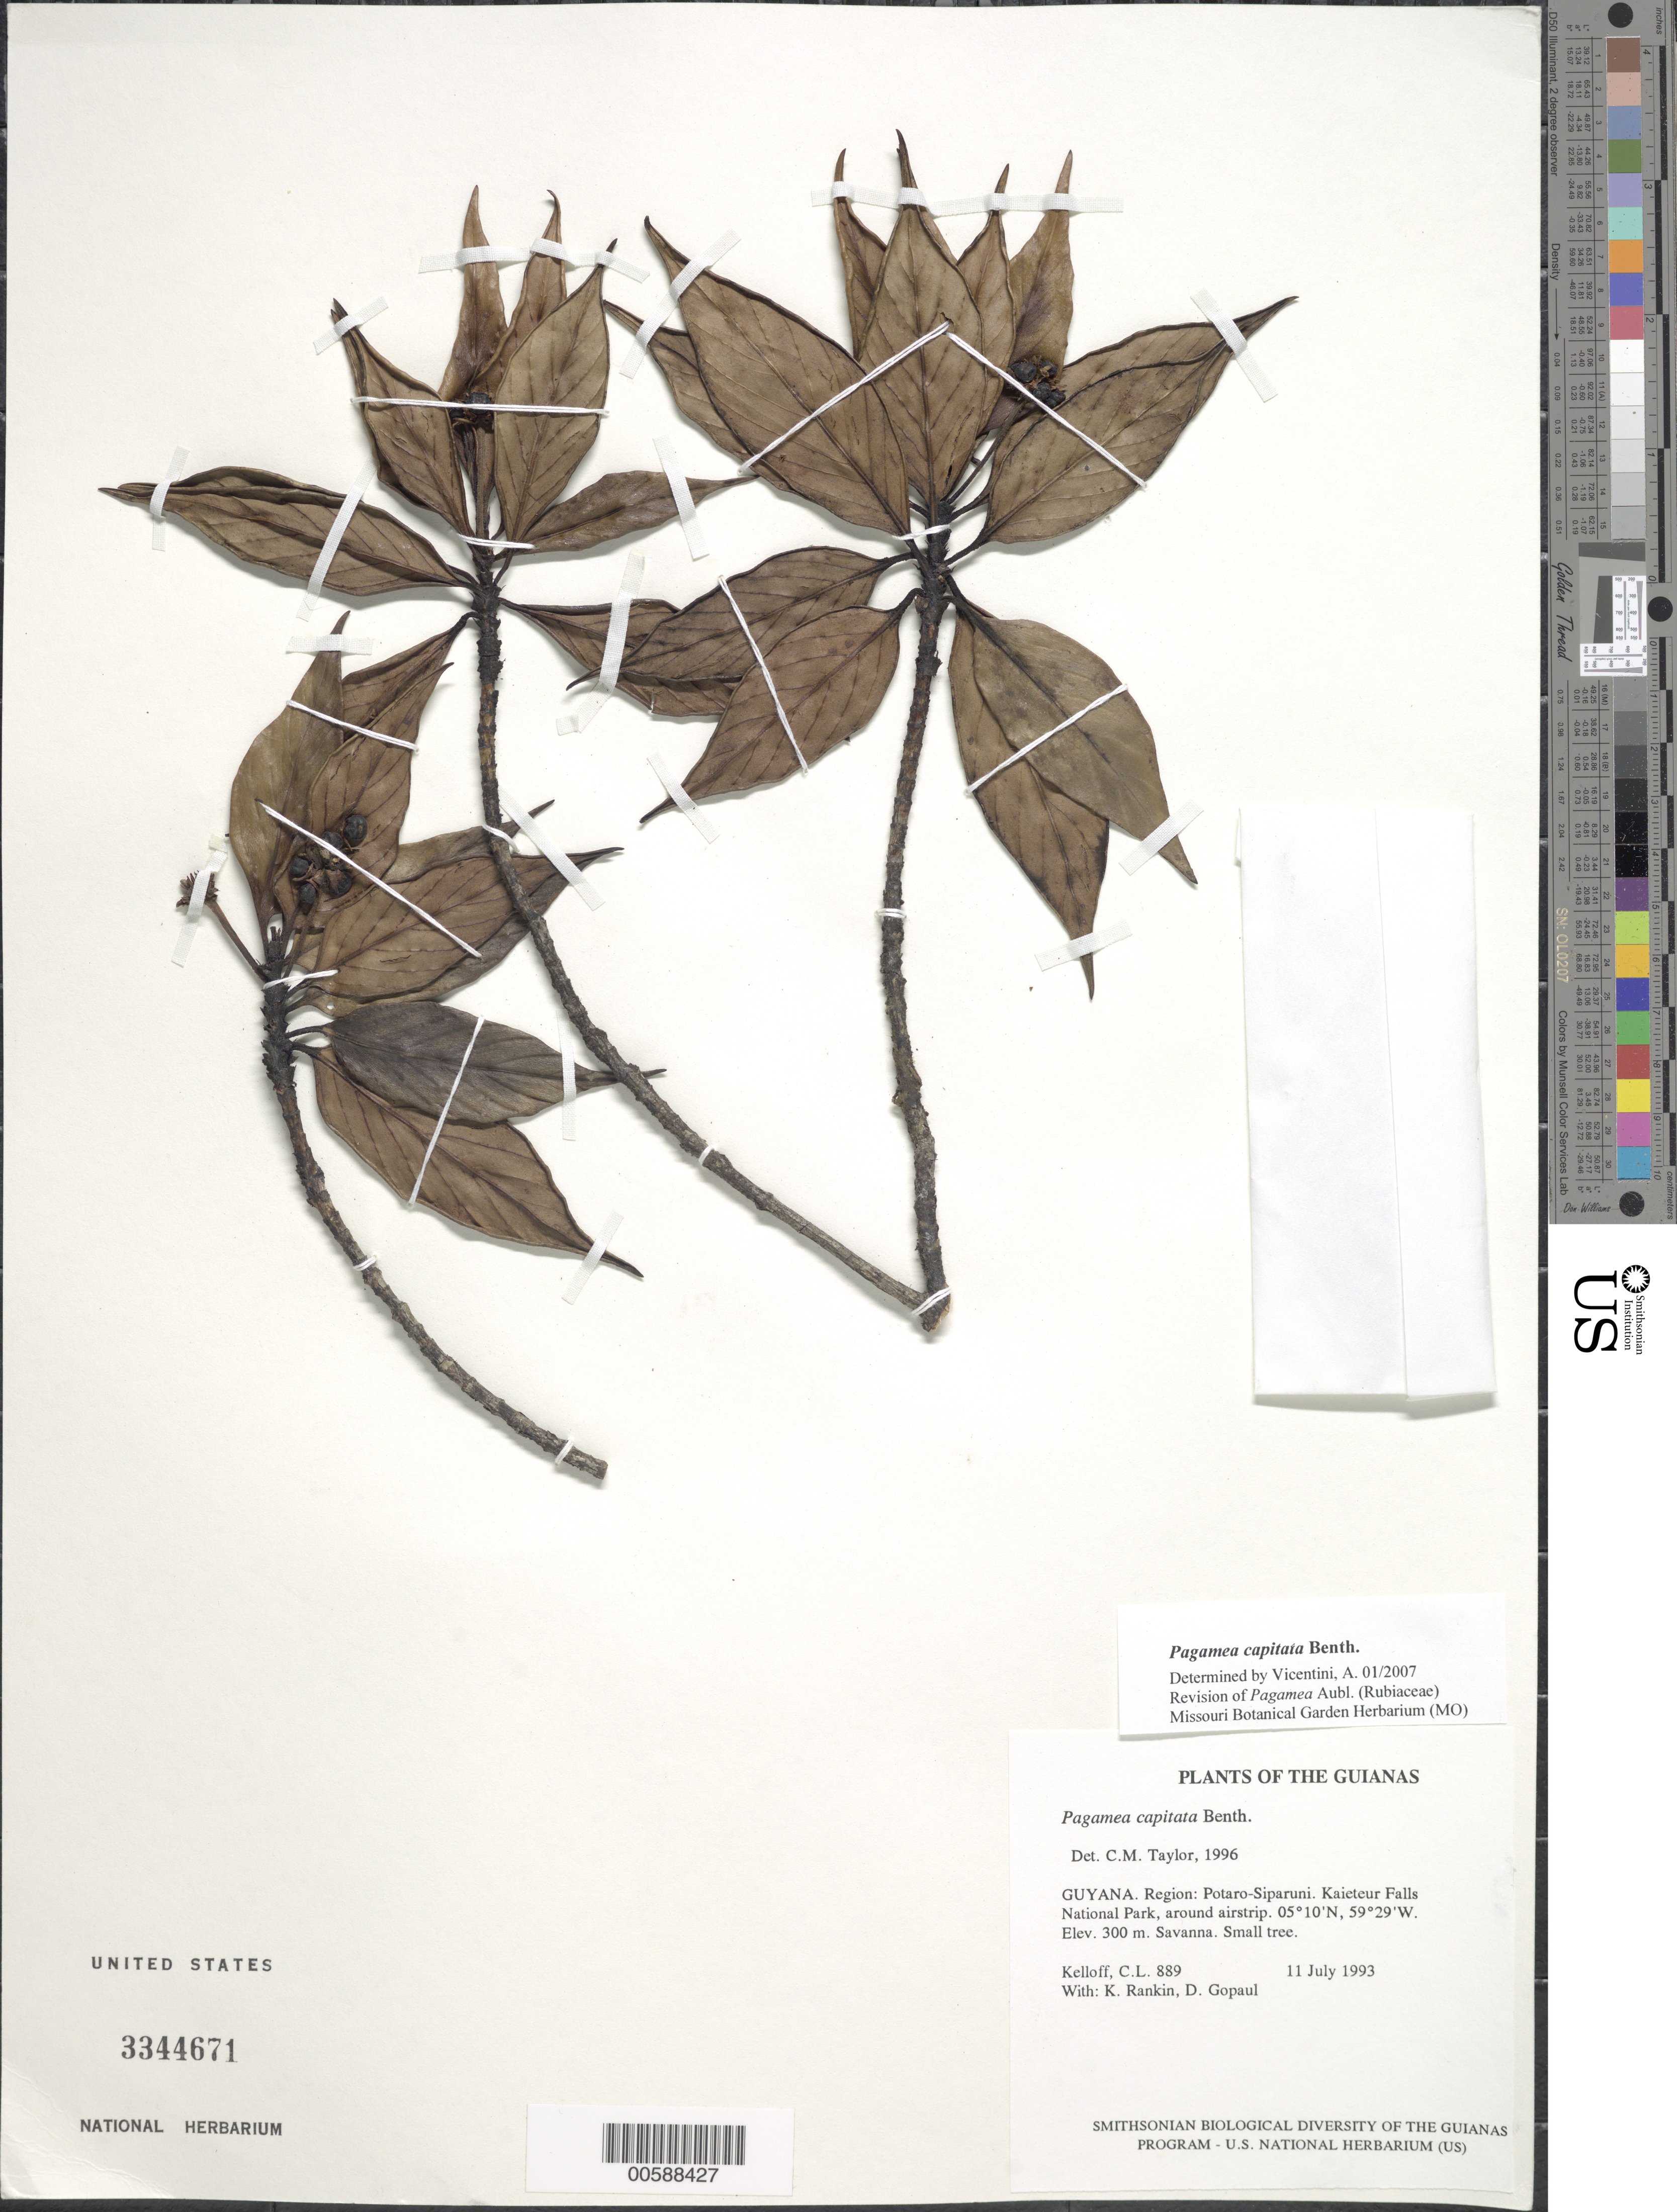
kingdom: Plantae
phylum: Tracheophyta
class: Magnoliopsida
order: Gentianales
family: Rubiaceae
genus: Pagamea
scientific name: Pagamea capitata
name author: Benth.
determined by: Taylor, Charlotte M.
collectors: C. L. Kelloff, K. Rankin & D. Gopaul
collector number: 889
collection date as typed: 11 July 1993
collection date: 1993-07-11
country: Guyana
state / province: Potaro-Siparuni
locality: Kaieteur Falls National Park, around airstrip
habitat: Savanna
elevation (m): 300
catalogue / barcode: US 3344671